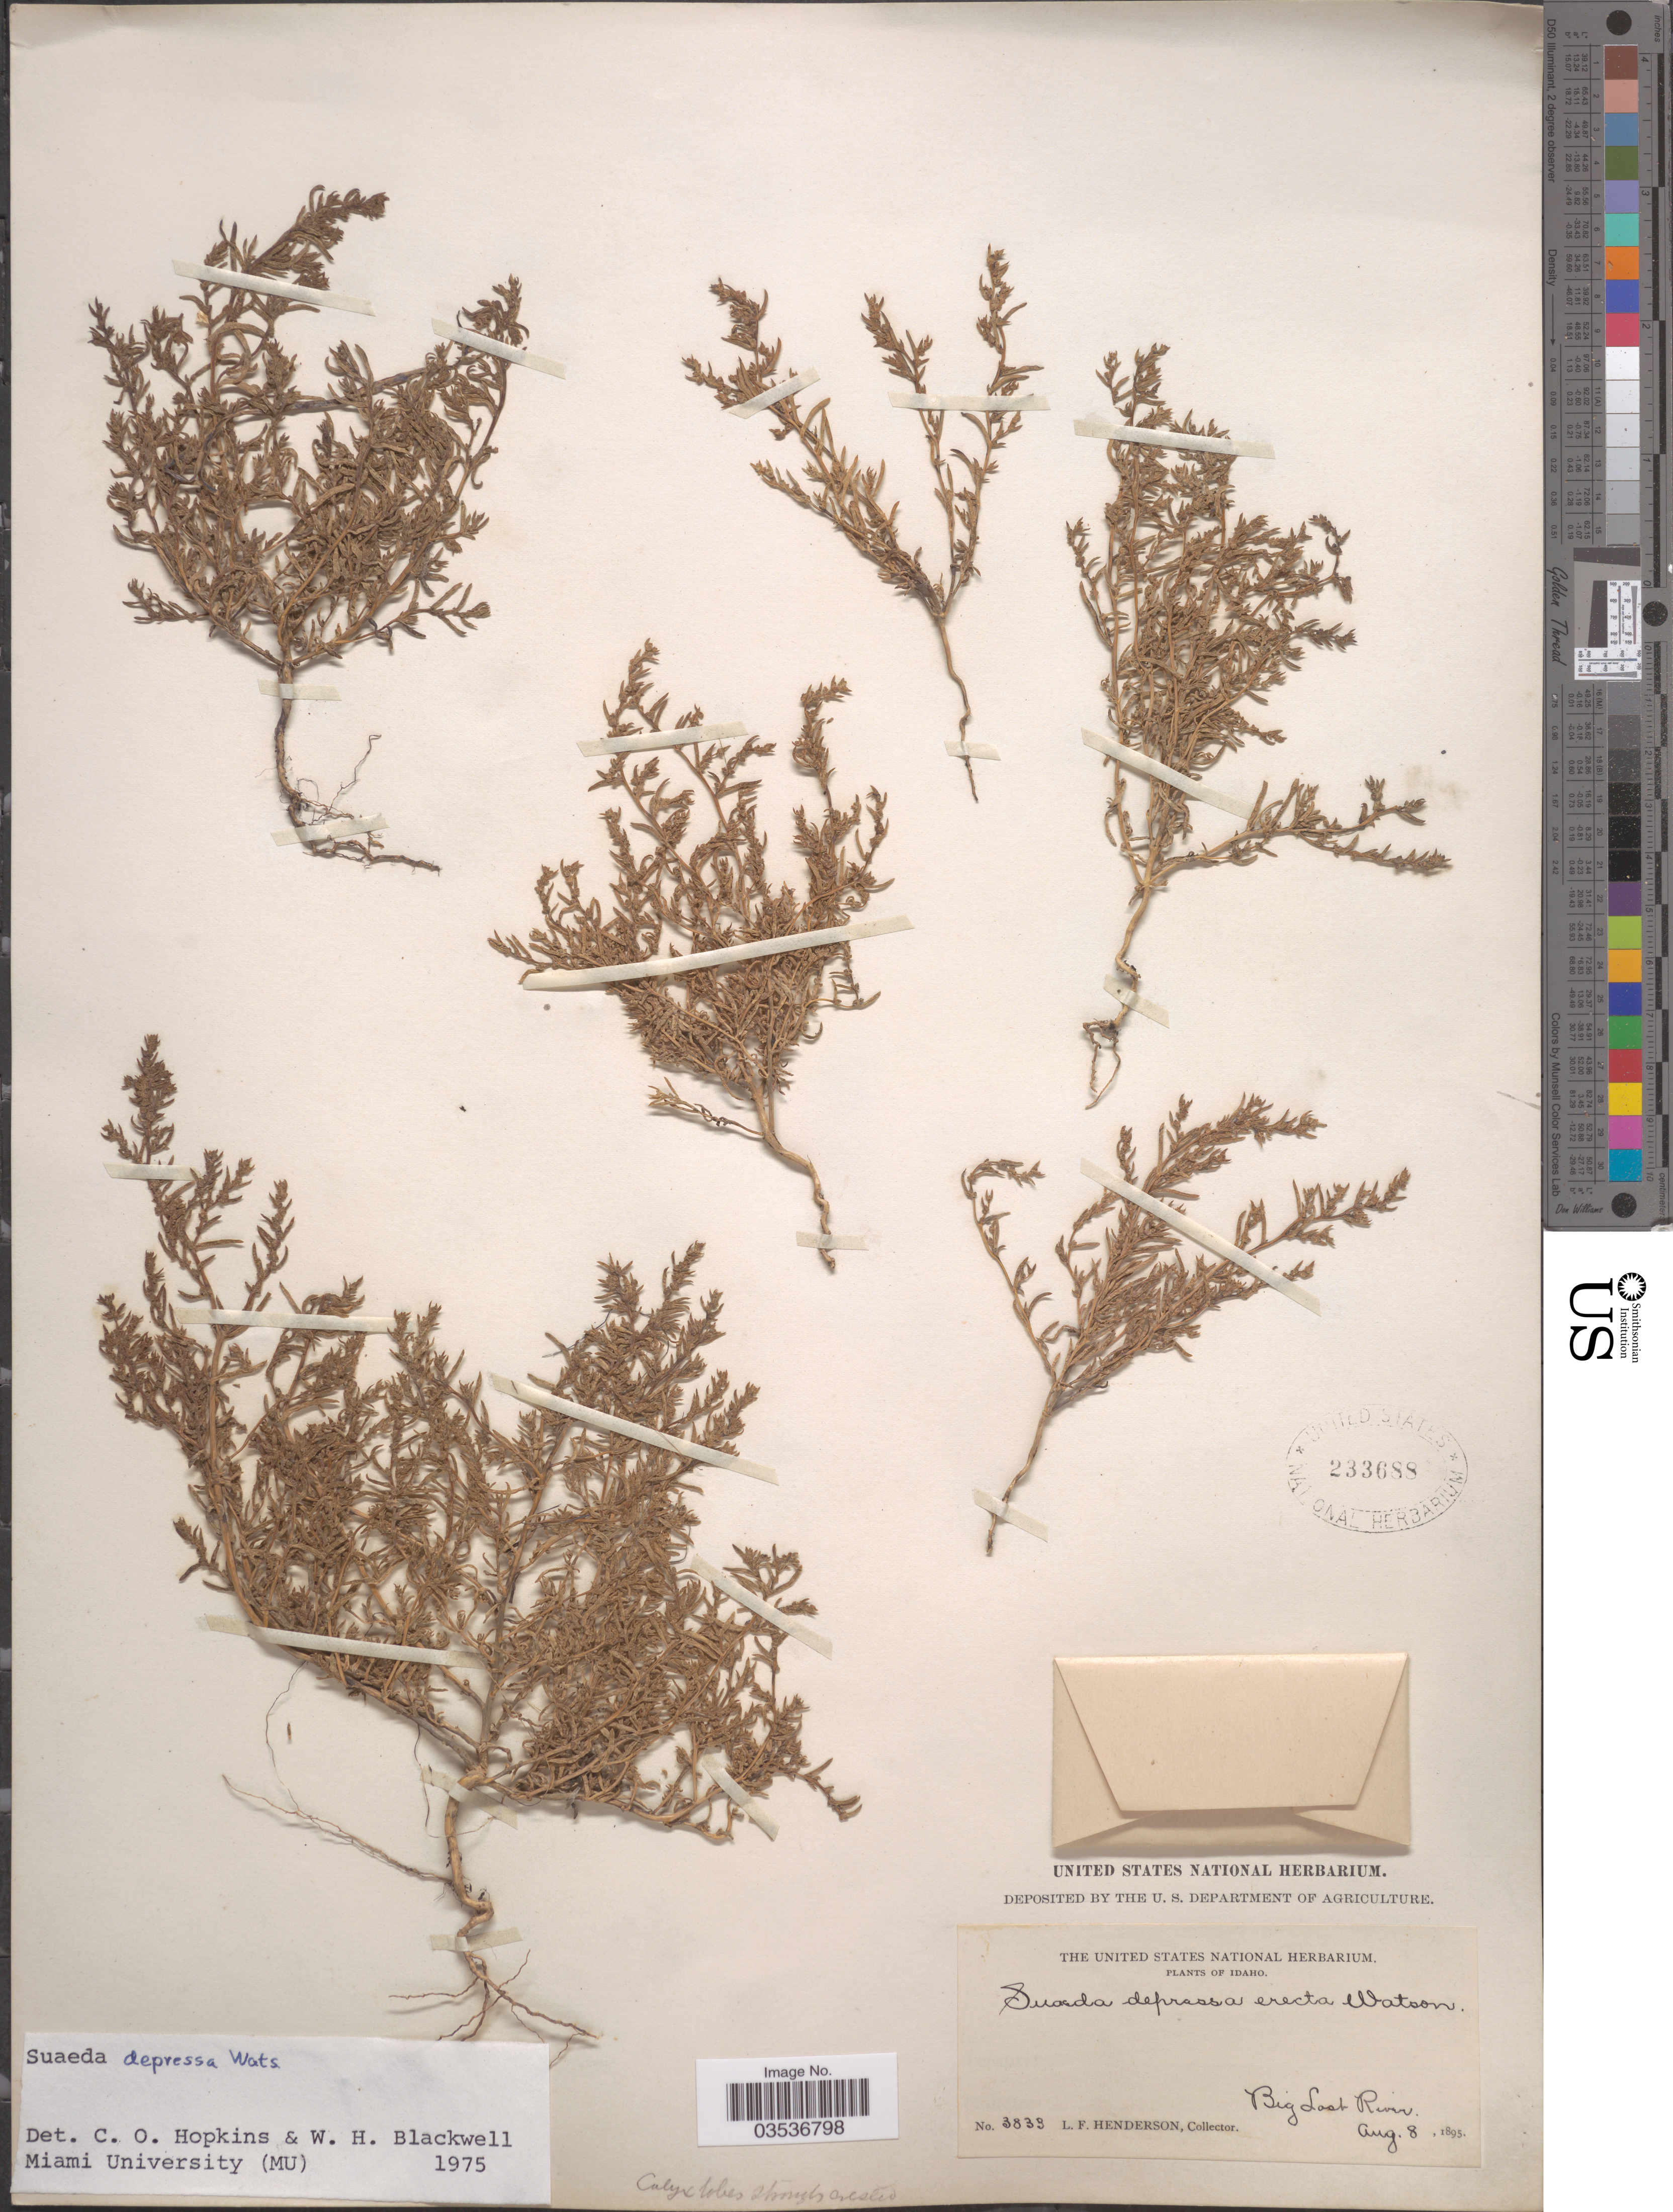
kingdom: Plantae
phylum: Tracheophyta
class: Magnoliopsida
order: Caryophyllales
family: Amaranthaceae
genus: Suaeda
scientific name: Suaeda depressa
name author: (Pursh) S. Watson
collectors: L. Henderson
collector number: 3833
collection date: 1895-08-08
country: United States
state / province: Idaho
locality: Big Lost River.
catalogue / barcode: US 233688